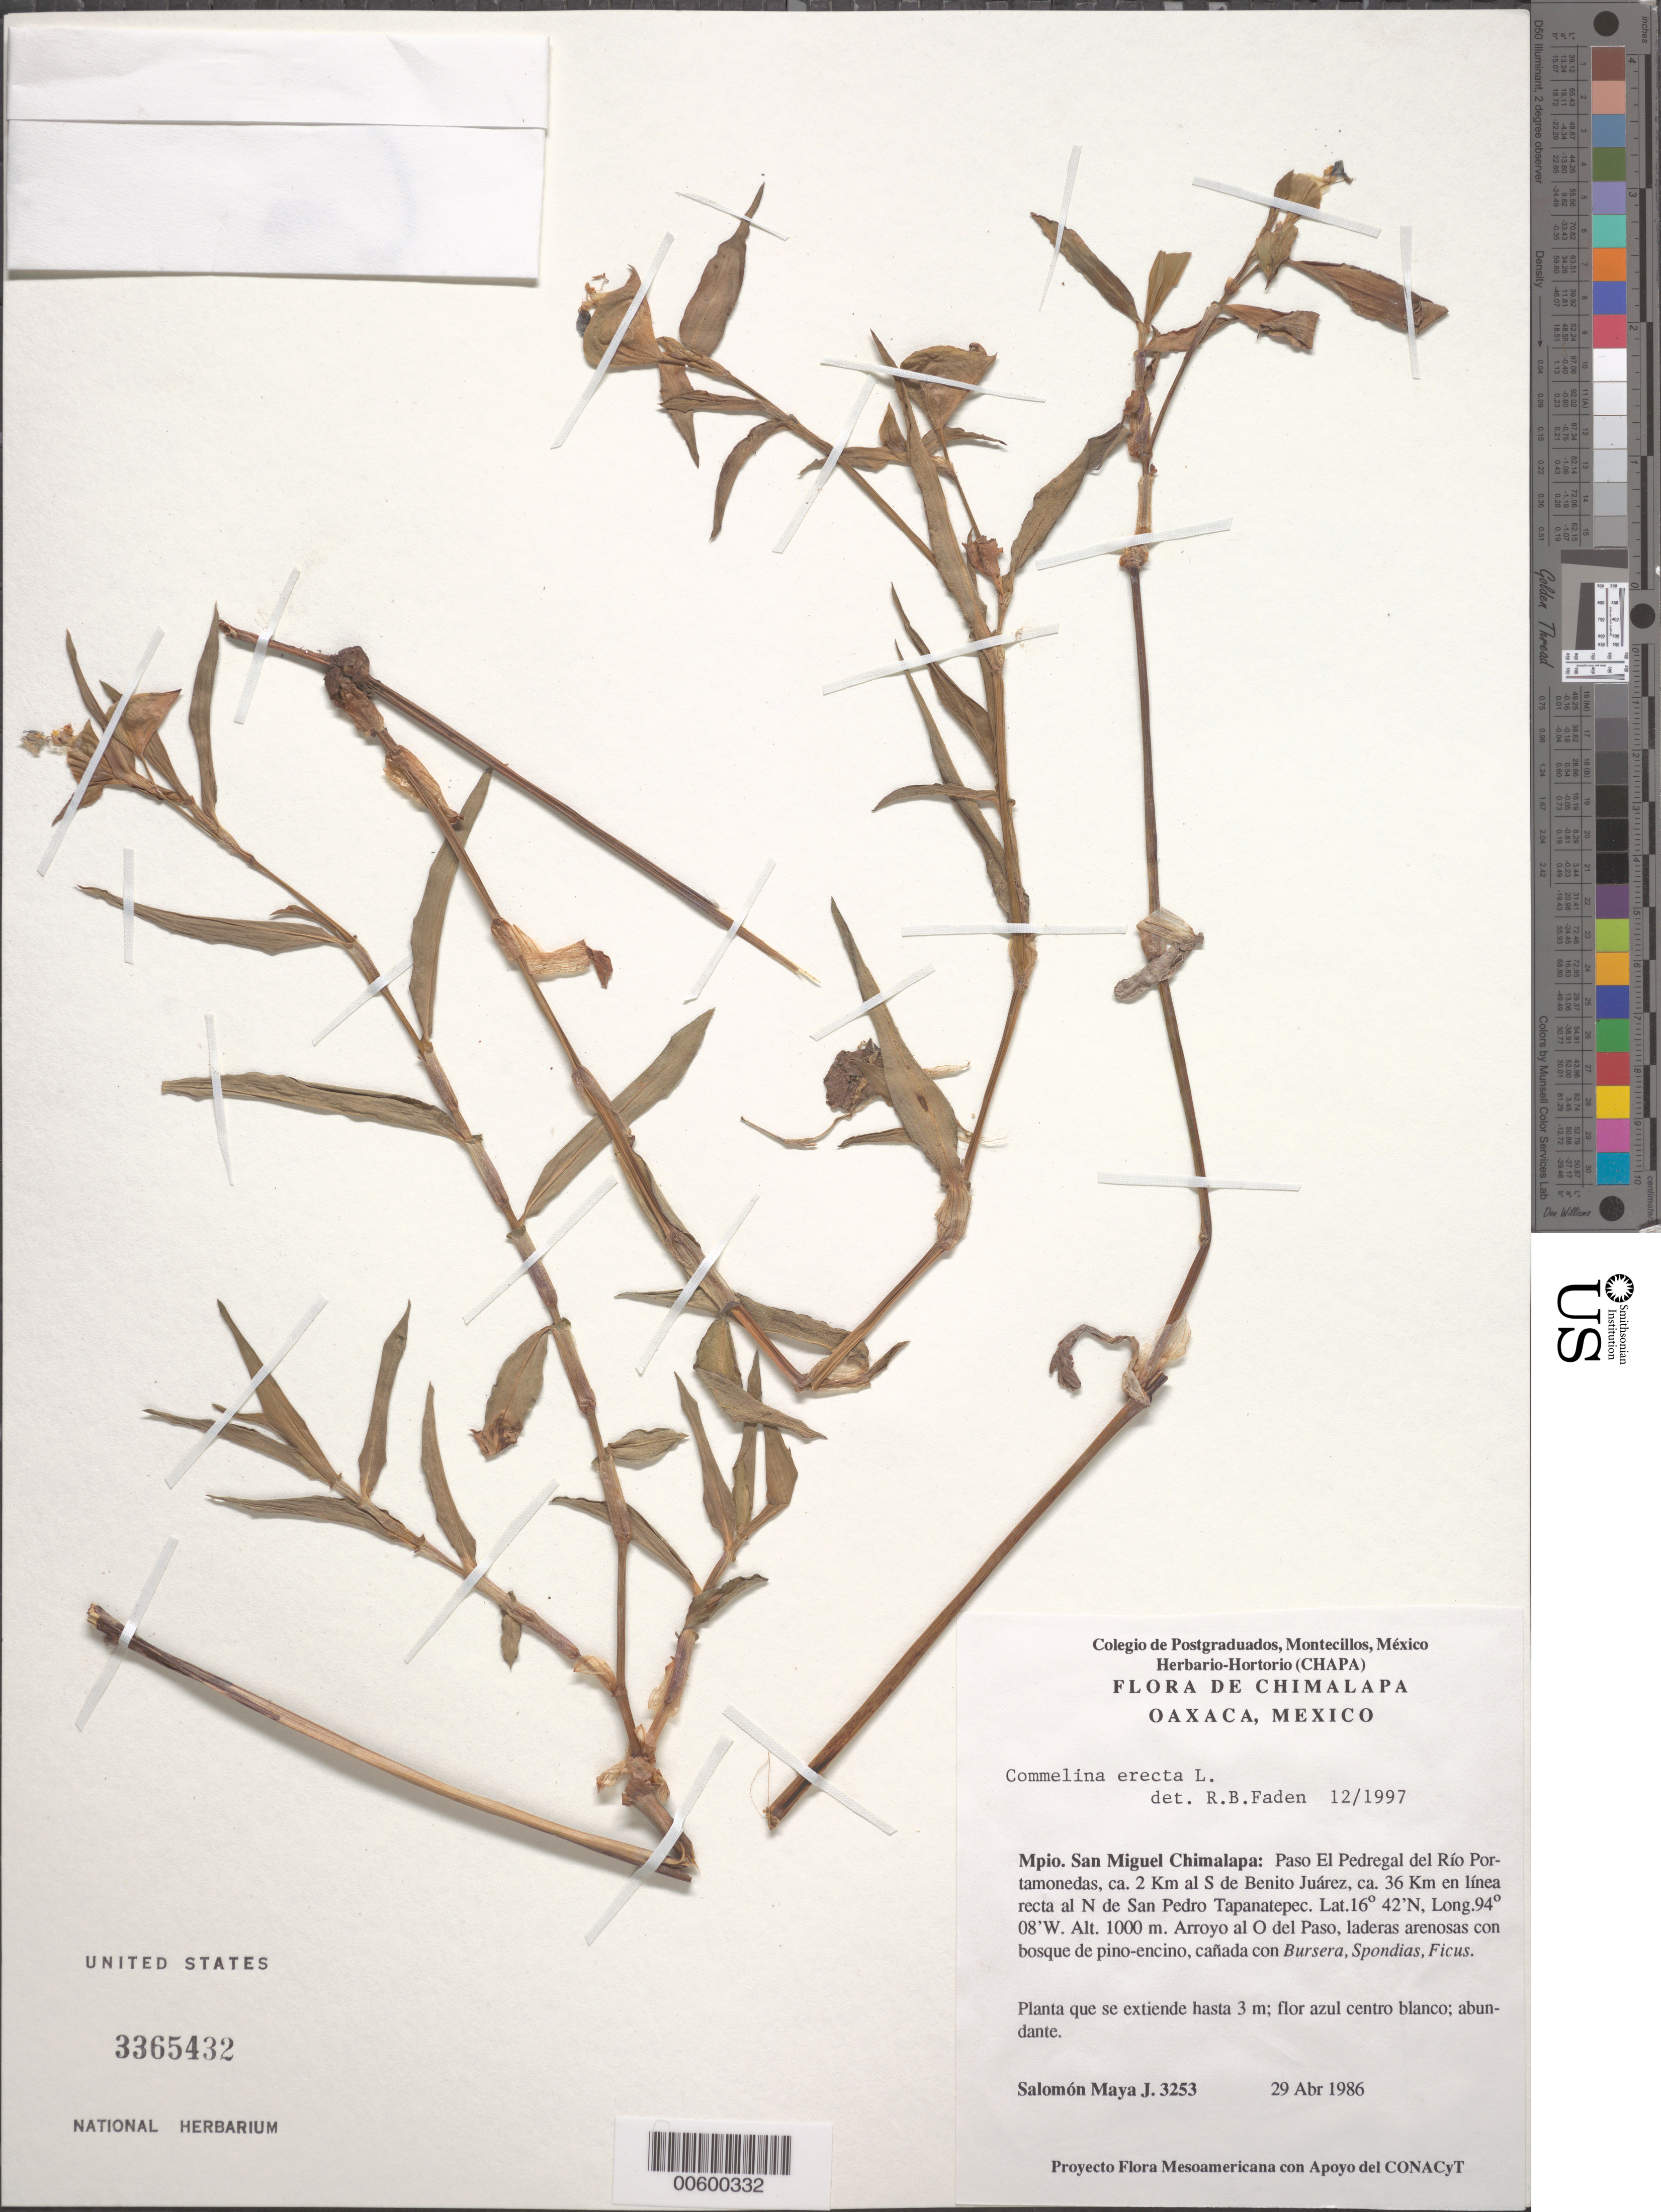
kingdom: Plantae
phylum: Tracheophyta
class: Liliopsida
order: Commelinales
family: Commelinaceae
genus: Commelina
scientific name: Commelina erecta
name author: L.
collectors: S. Maya J.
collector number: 3253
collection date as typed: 29 Apr 1986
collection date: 1986-04-29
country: Mexico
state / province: Oaxaca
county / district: San Miguel Chimalapa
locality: San miguel chimalapa, paso el pedregal del rio portamonedas, S of benito juarez, N of san pedro tapanatepec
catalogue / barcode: US 3365432